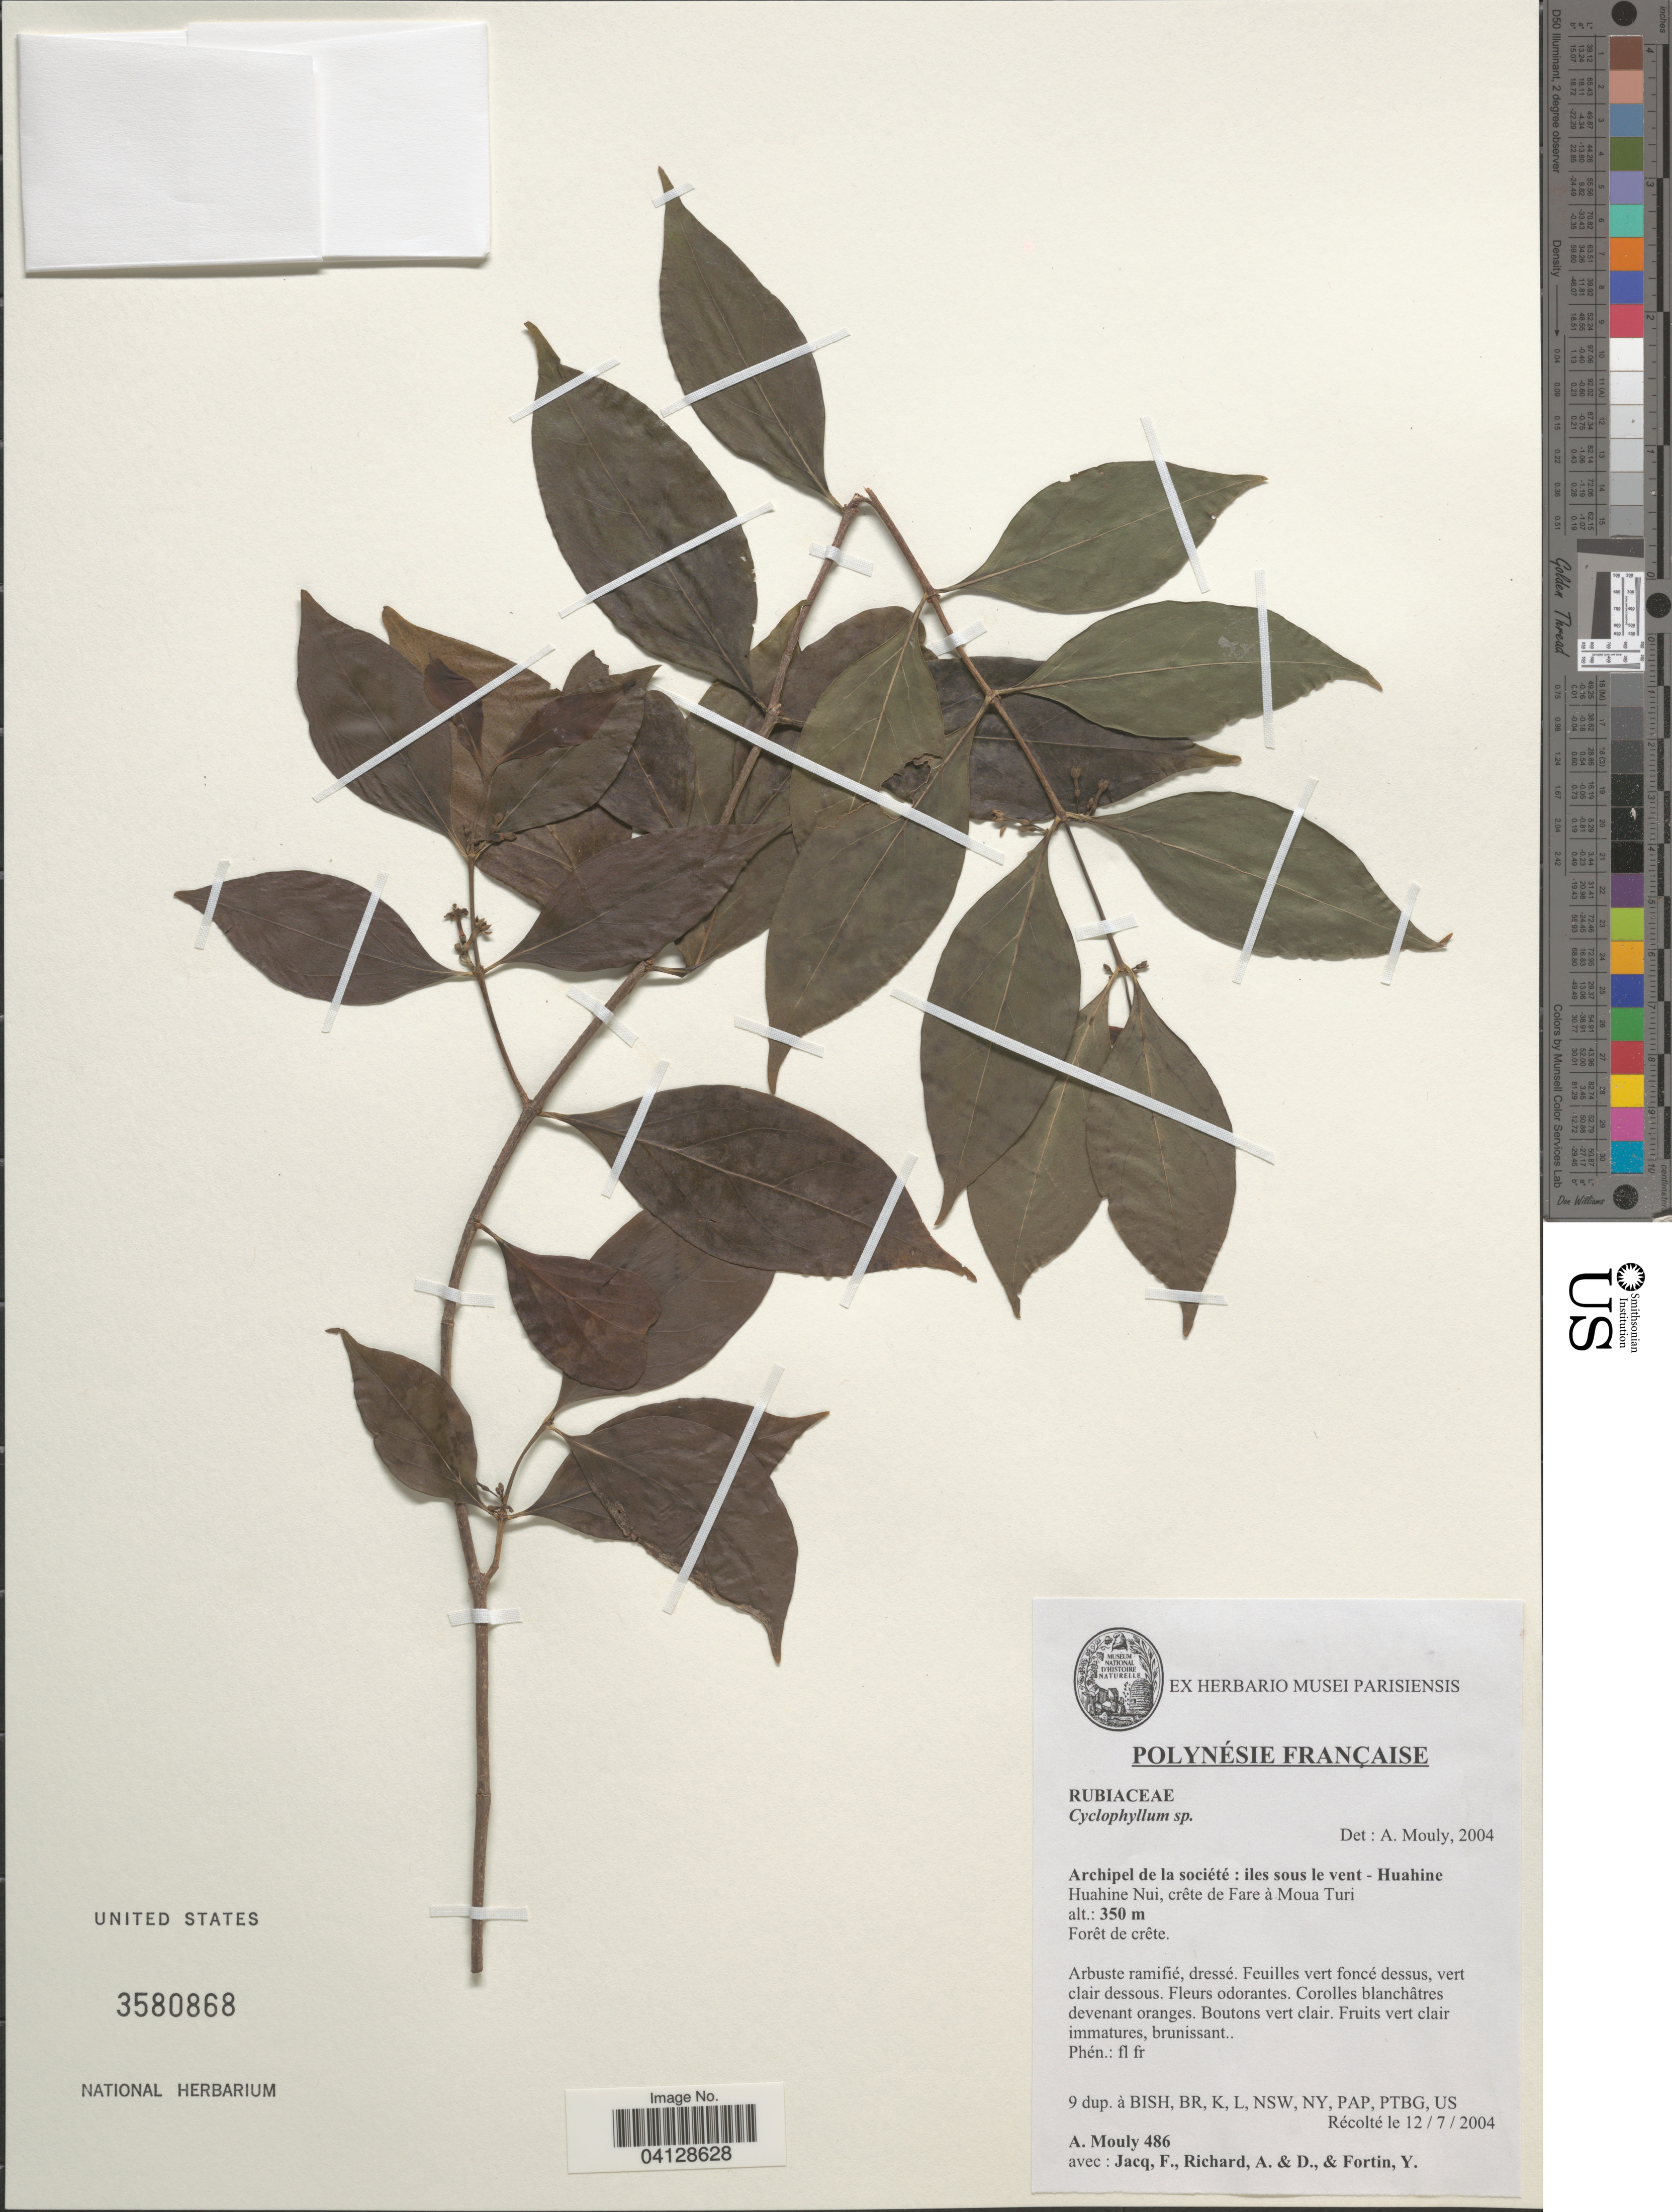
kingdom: Plantae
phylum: Tracheophyta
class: Magnoliopsida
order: Gentianales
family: Rubiaceae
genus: Cyclophyllum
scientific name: Cyclophyllum sp.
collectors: A. Mouly, F. Jacq, A. Richard, D. Richard & Y. Fortin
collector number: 486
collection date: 2004-07-12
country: French Polynesia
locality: Polynésie Française. Archipel de la société: iles sous le vent - Huahine. Huahine Nui, crête de Fare à Moua Turi.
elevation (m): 350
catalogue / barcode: US 3580868